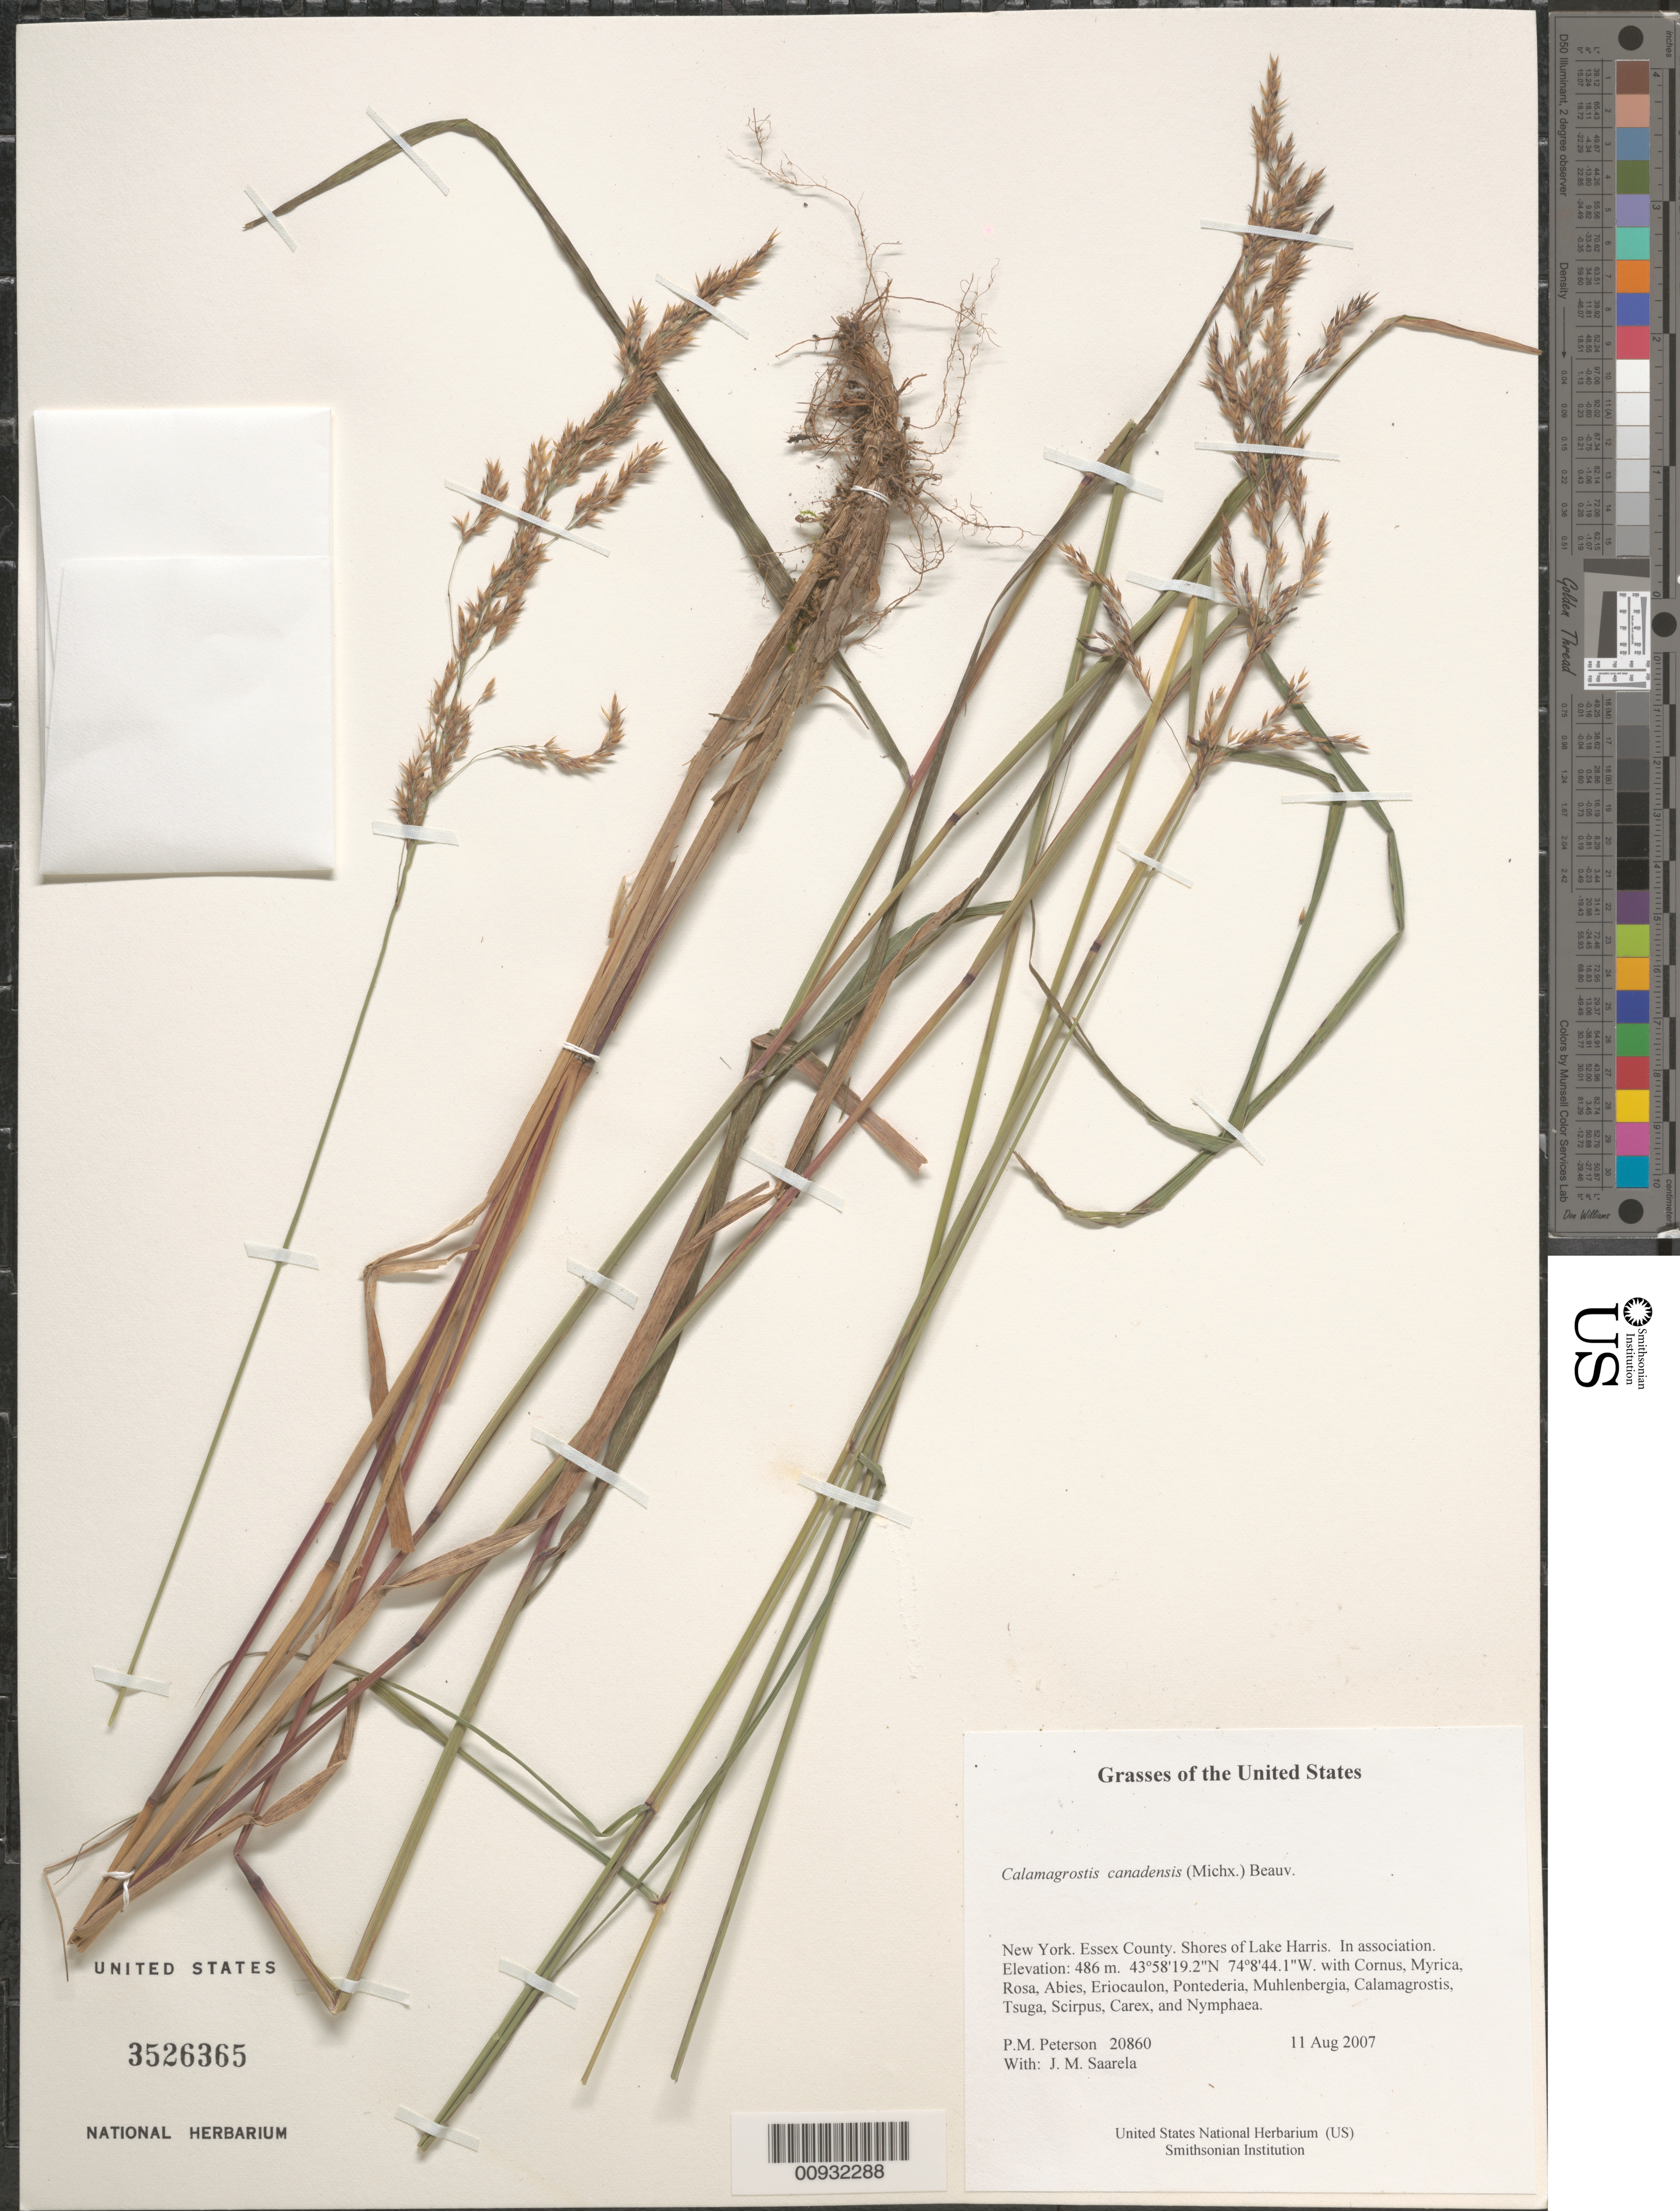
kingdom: Plantae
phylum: Tracheophyta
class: Liliopsida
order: Poales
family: Poaceae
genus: Calamagrostis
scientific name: Calamagrostis canadensis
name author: (Michx.) P. Beauv.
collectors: P. M. Peterson & J. Saarela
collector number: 20860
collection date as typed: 11 Aug 2007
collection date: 2007-08-11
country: United States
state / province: New York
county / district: Essex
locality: Shores of Lake Harris. In association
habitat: with Cornus, Myrica, Rosa, Abies, Eriocaulon, Pontederia, Muhlenbergia, Calamagrostis, Tsuga, Scirpus, Carex, and Nymphaea.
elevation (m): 486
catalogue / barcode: US 3526365